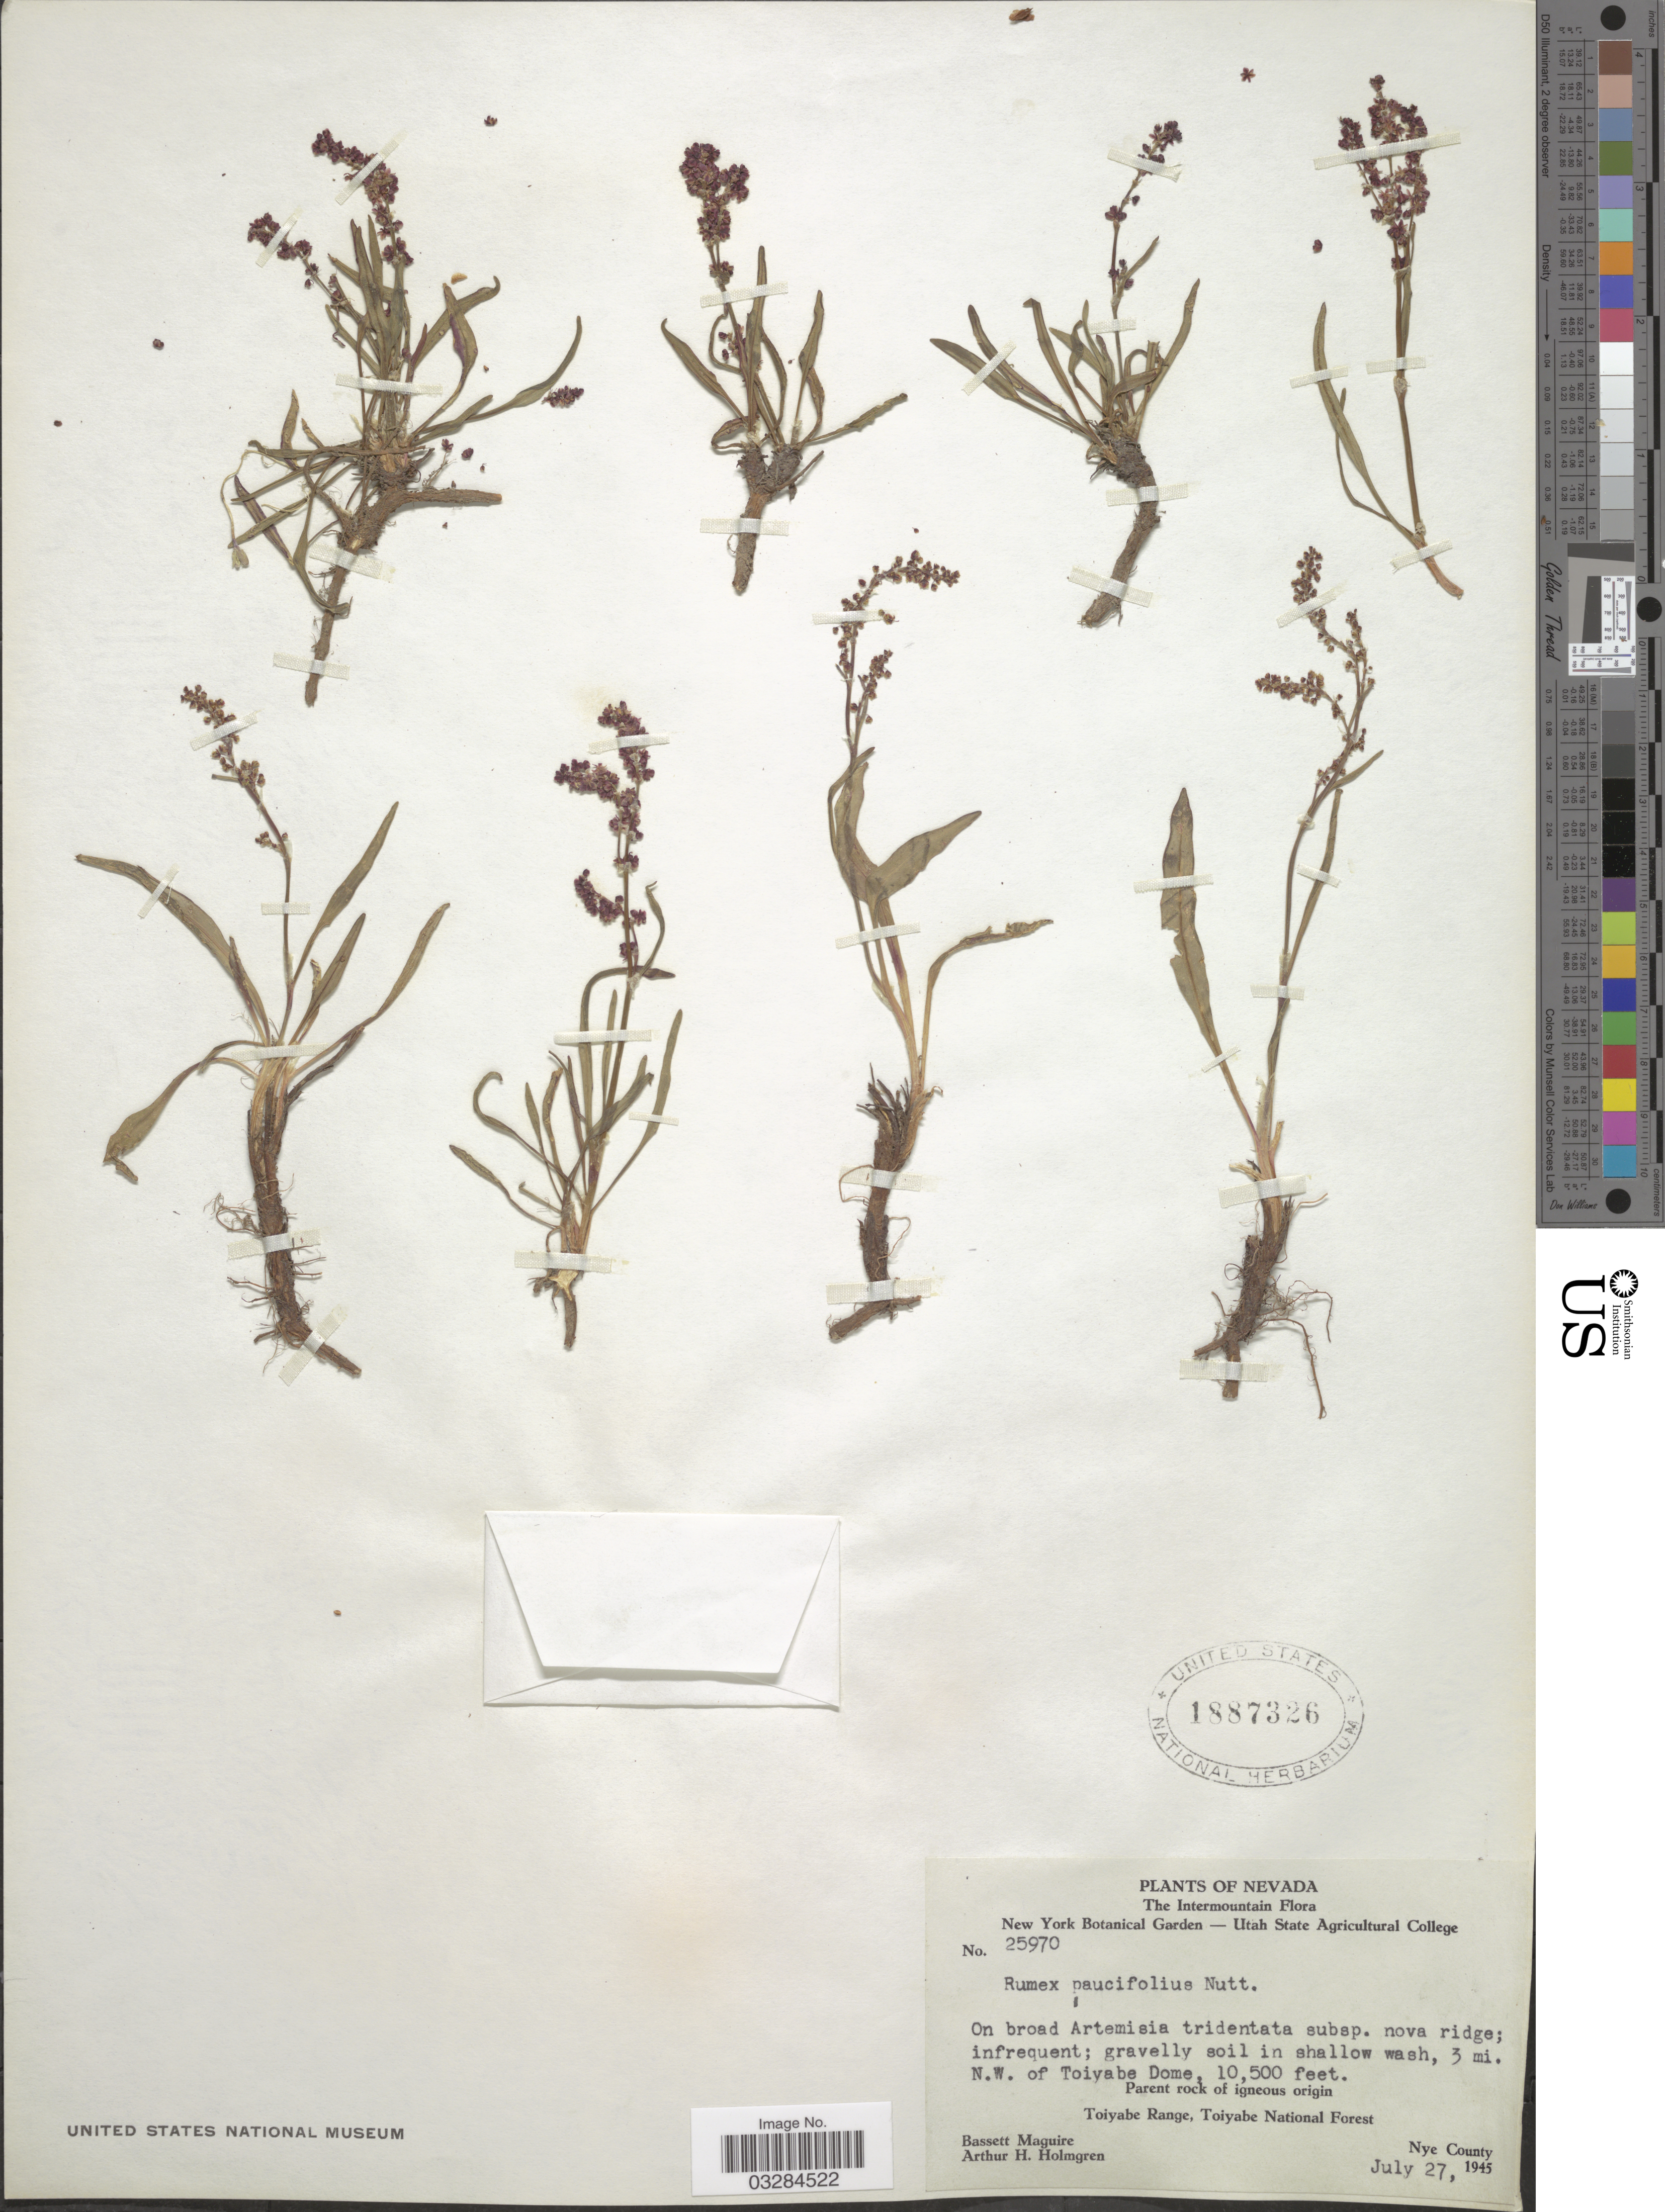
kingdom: Plantae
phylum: Tracheophyta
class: Magnoliopsida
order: Caryophyllales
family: Polygonaceae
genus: Rumex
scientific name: Rumex paucifolius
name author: Nutt.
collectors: B. Maguire & A. H. Holmgren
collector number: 25970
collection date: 1945-07-27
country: United States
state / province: Nevada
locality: The Intermountain, 3 mi. N.W. of Toiyabe Dome, Toiyabe Range, Toiyabe National Forest. Nye County.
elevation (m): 3200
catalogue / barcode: US 1887326